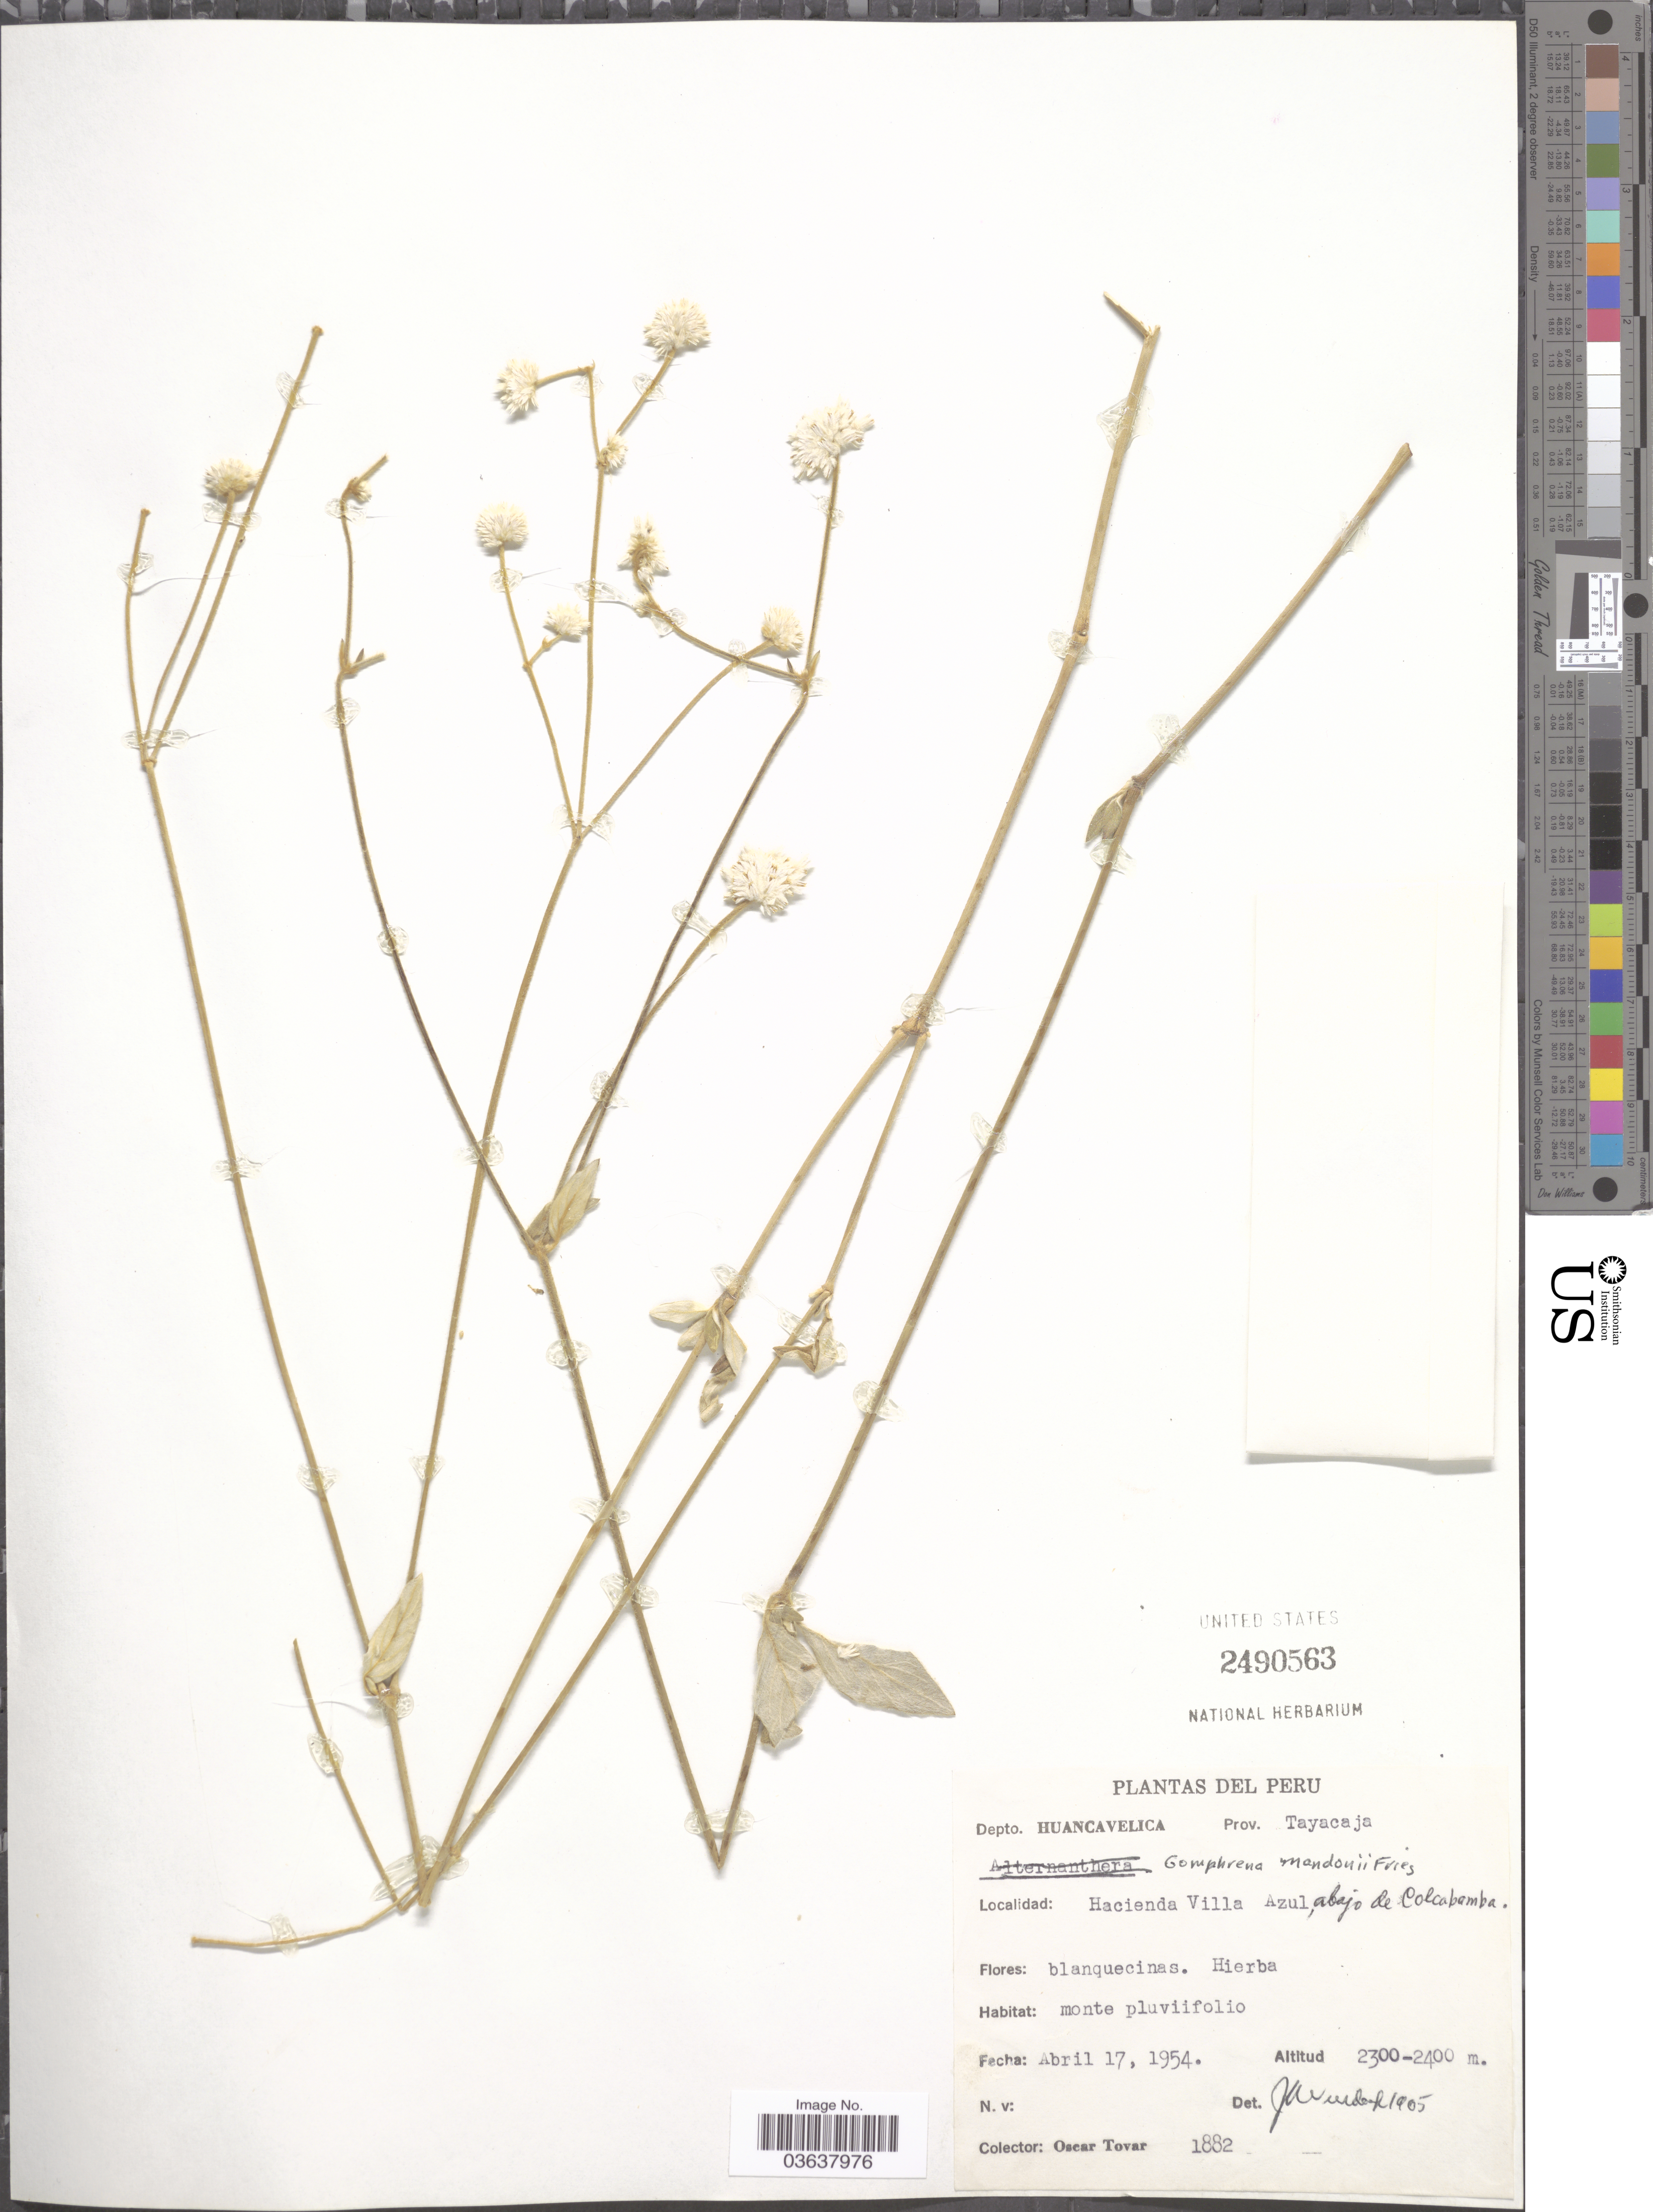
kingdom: Plantae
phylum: Tracheophyta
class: Magnoliopsida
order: Caryophyllales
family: Amaranthaceae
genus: Gomphrena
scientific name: Gomphrena mandonii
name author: R.E. Fr.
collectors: Ó. Tovar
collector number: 1882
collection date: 1954-04-17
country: Peru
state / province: Huancavelica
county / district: Tayacaja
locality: Depto. Huancavelica. Prov. Tayacaja. Hacienda Villa Azul, abajo de Colcabamba.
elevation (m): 2300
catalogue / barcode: US 2490563